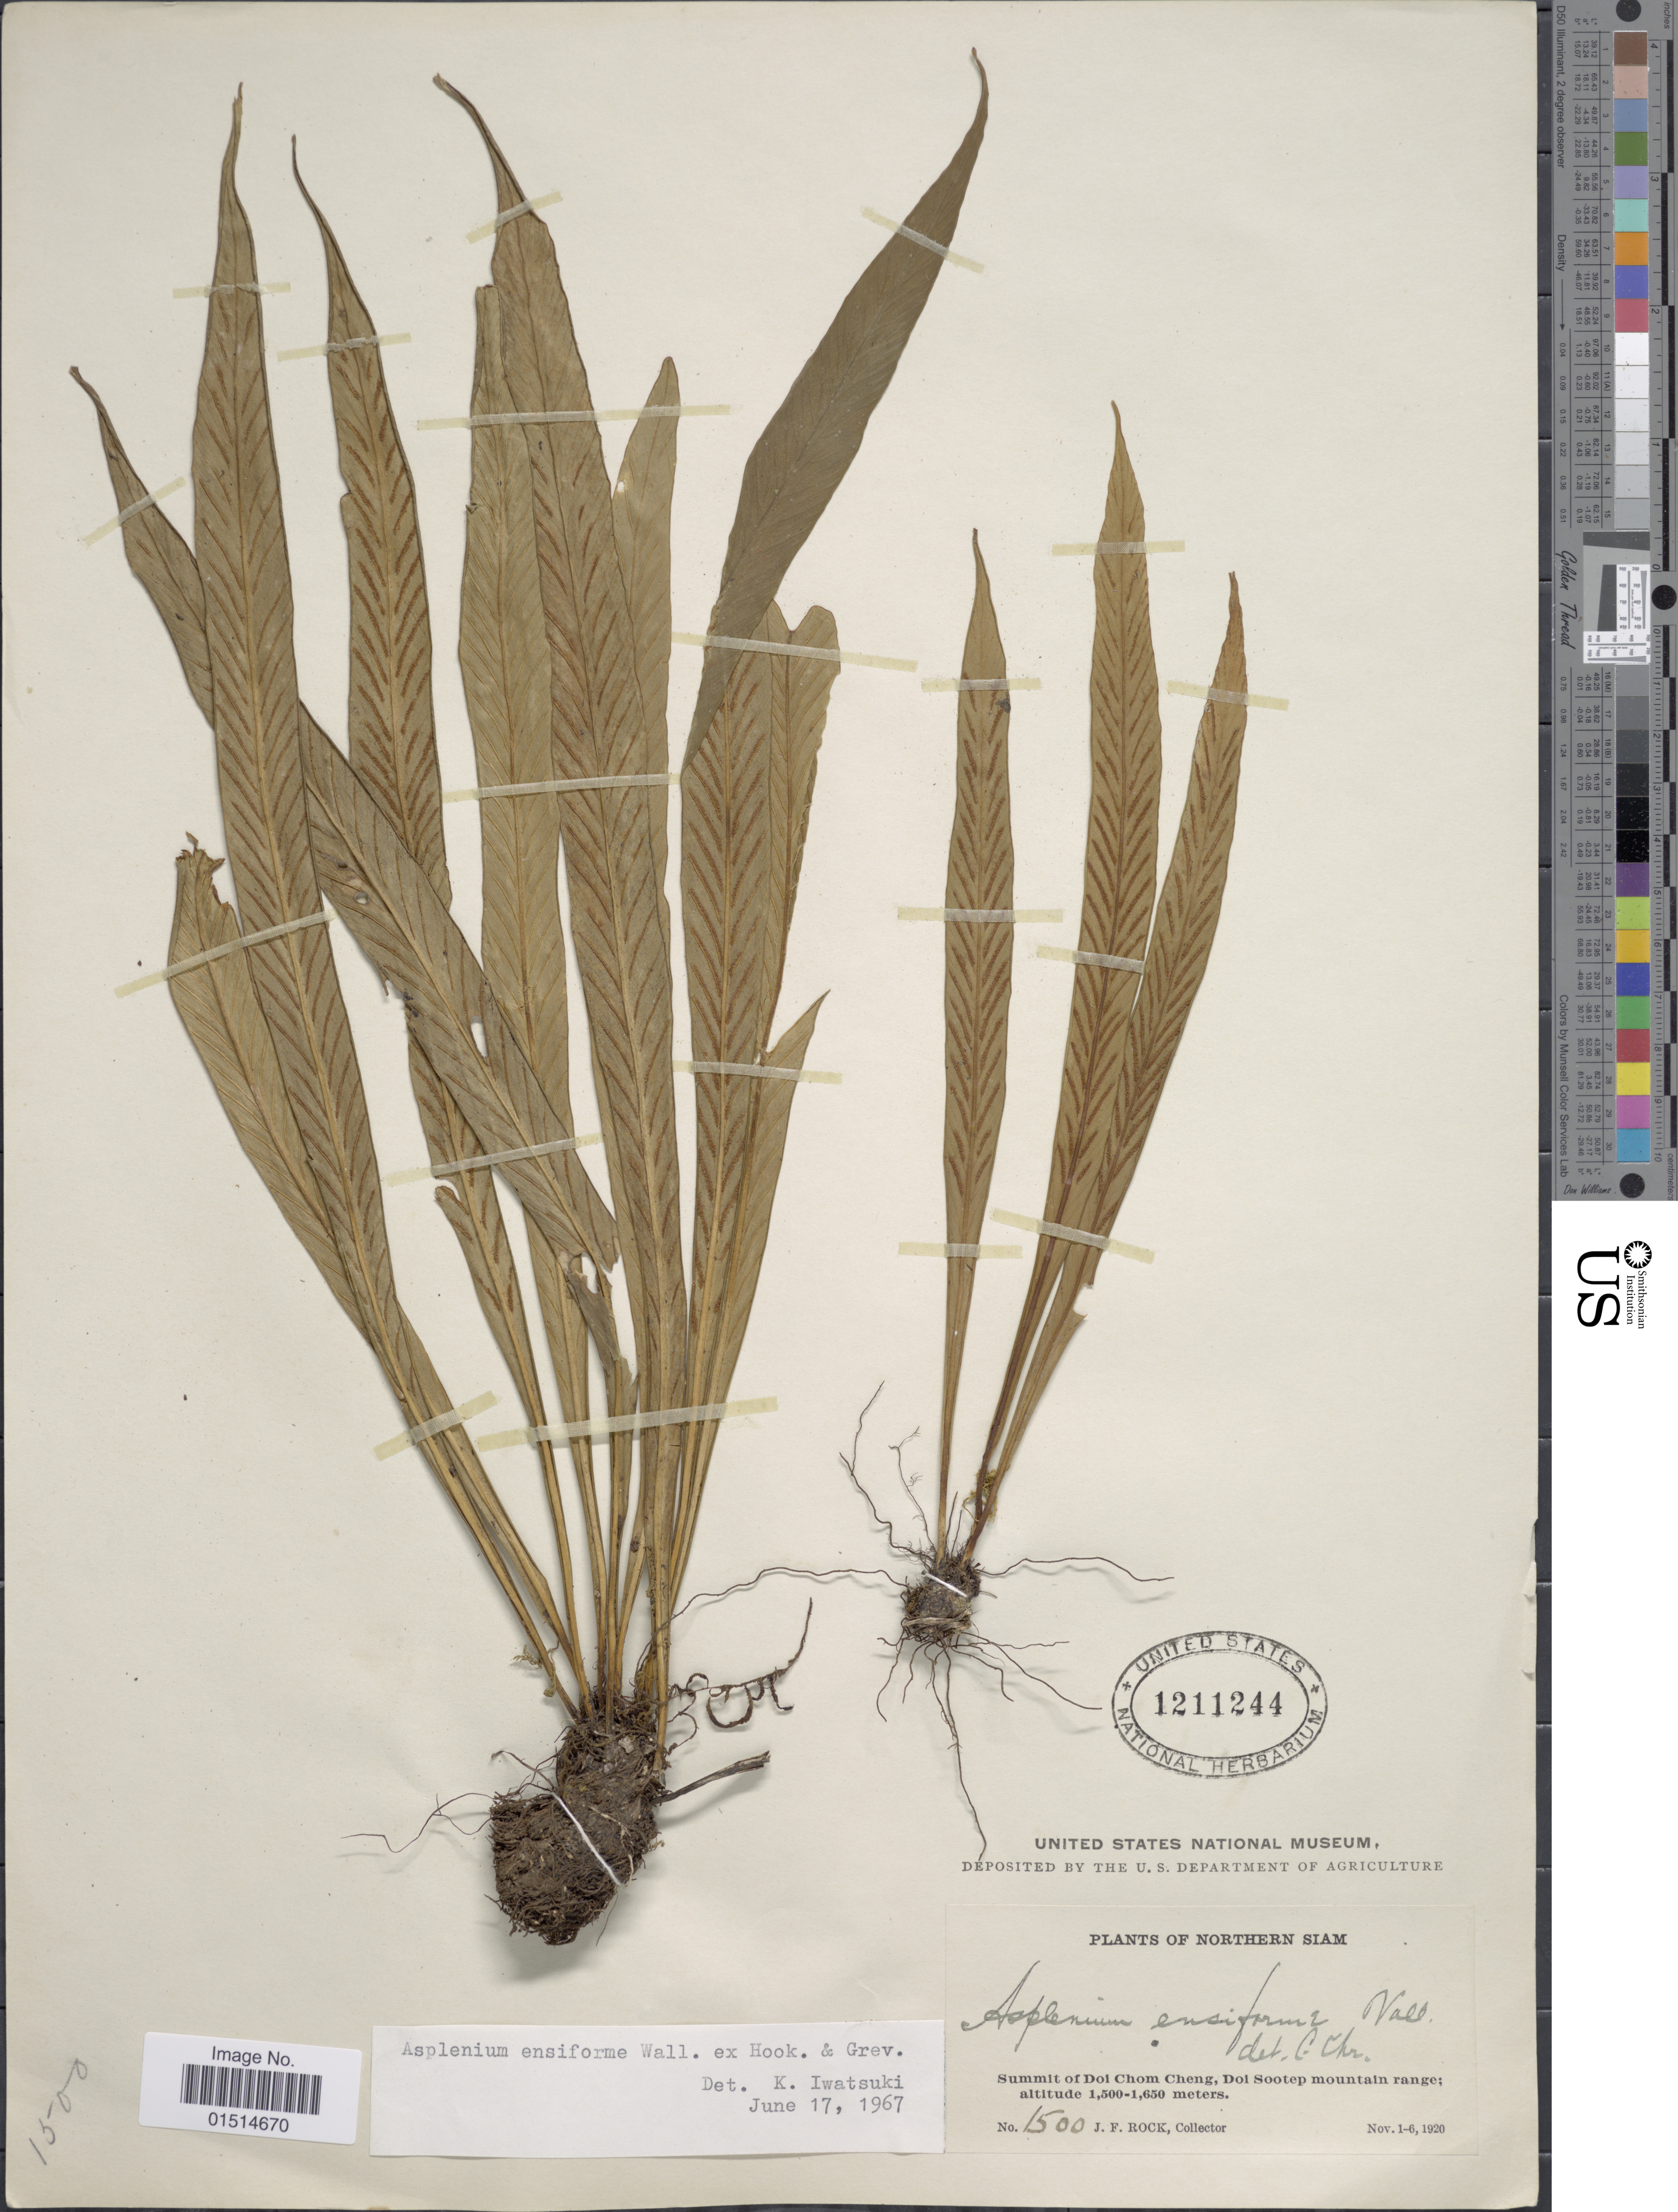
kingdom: Plantae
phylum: Tracheophyta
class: Polypodiopsida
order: Polypodiales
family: Aspleniaceae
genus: Asplenium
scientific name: Asplenium ensiforme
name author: Wall. ex Hook. & Grev.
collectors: J. Rock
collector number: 1500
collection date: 1920-11-01/1920-11-06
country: Thailand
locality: Northern Siam, Summit of Doi Chom Cheng, Doi Sootep mountain range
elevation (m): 1500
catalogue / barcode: US 1211244